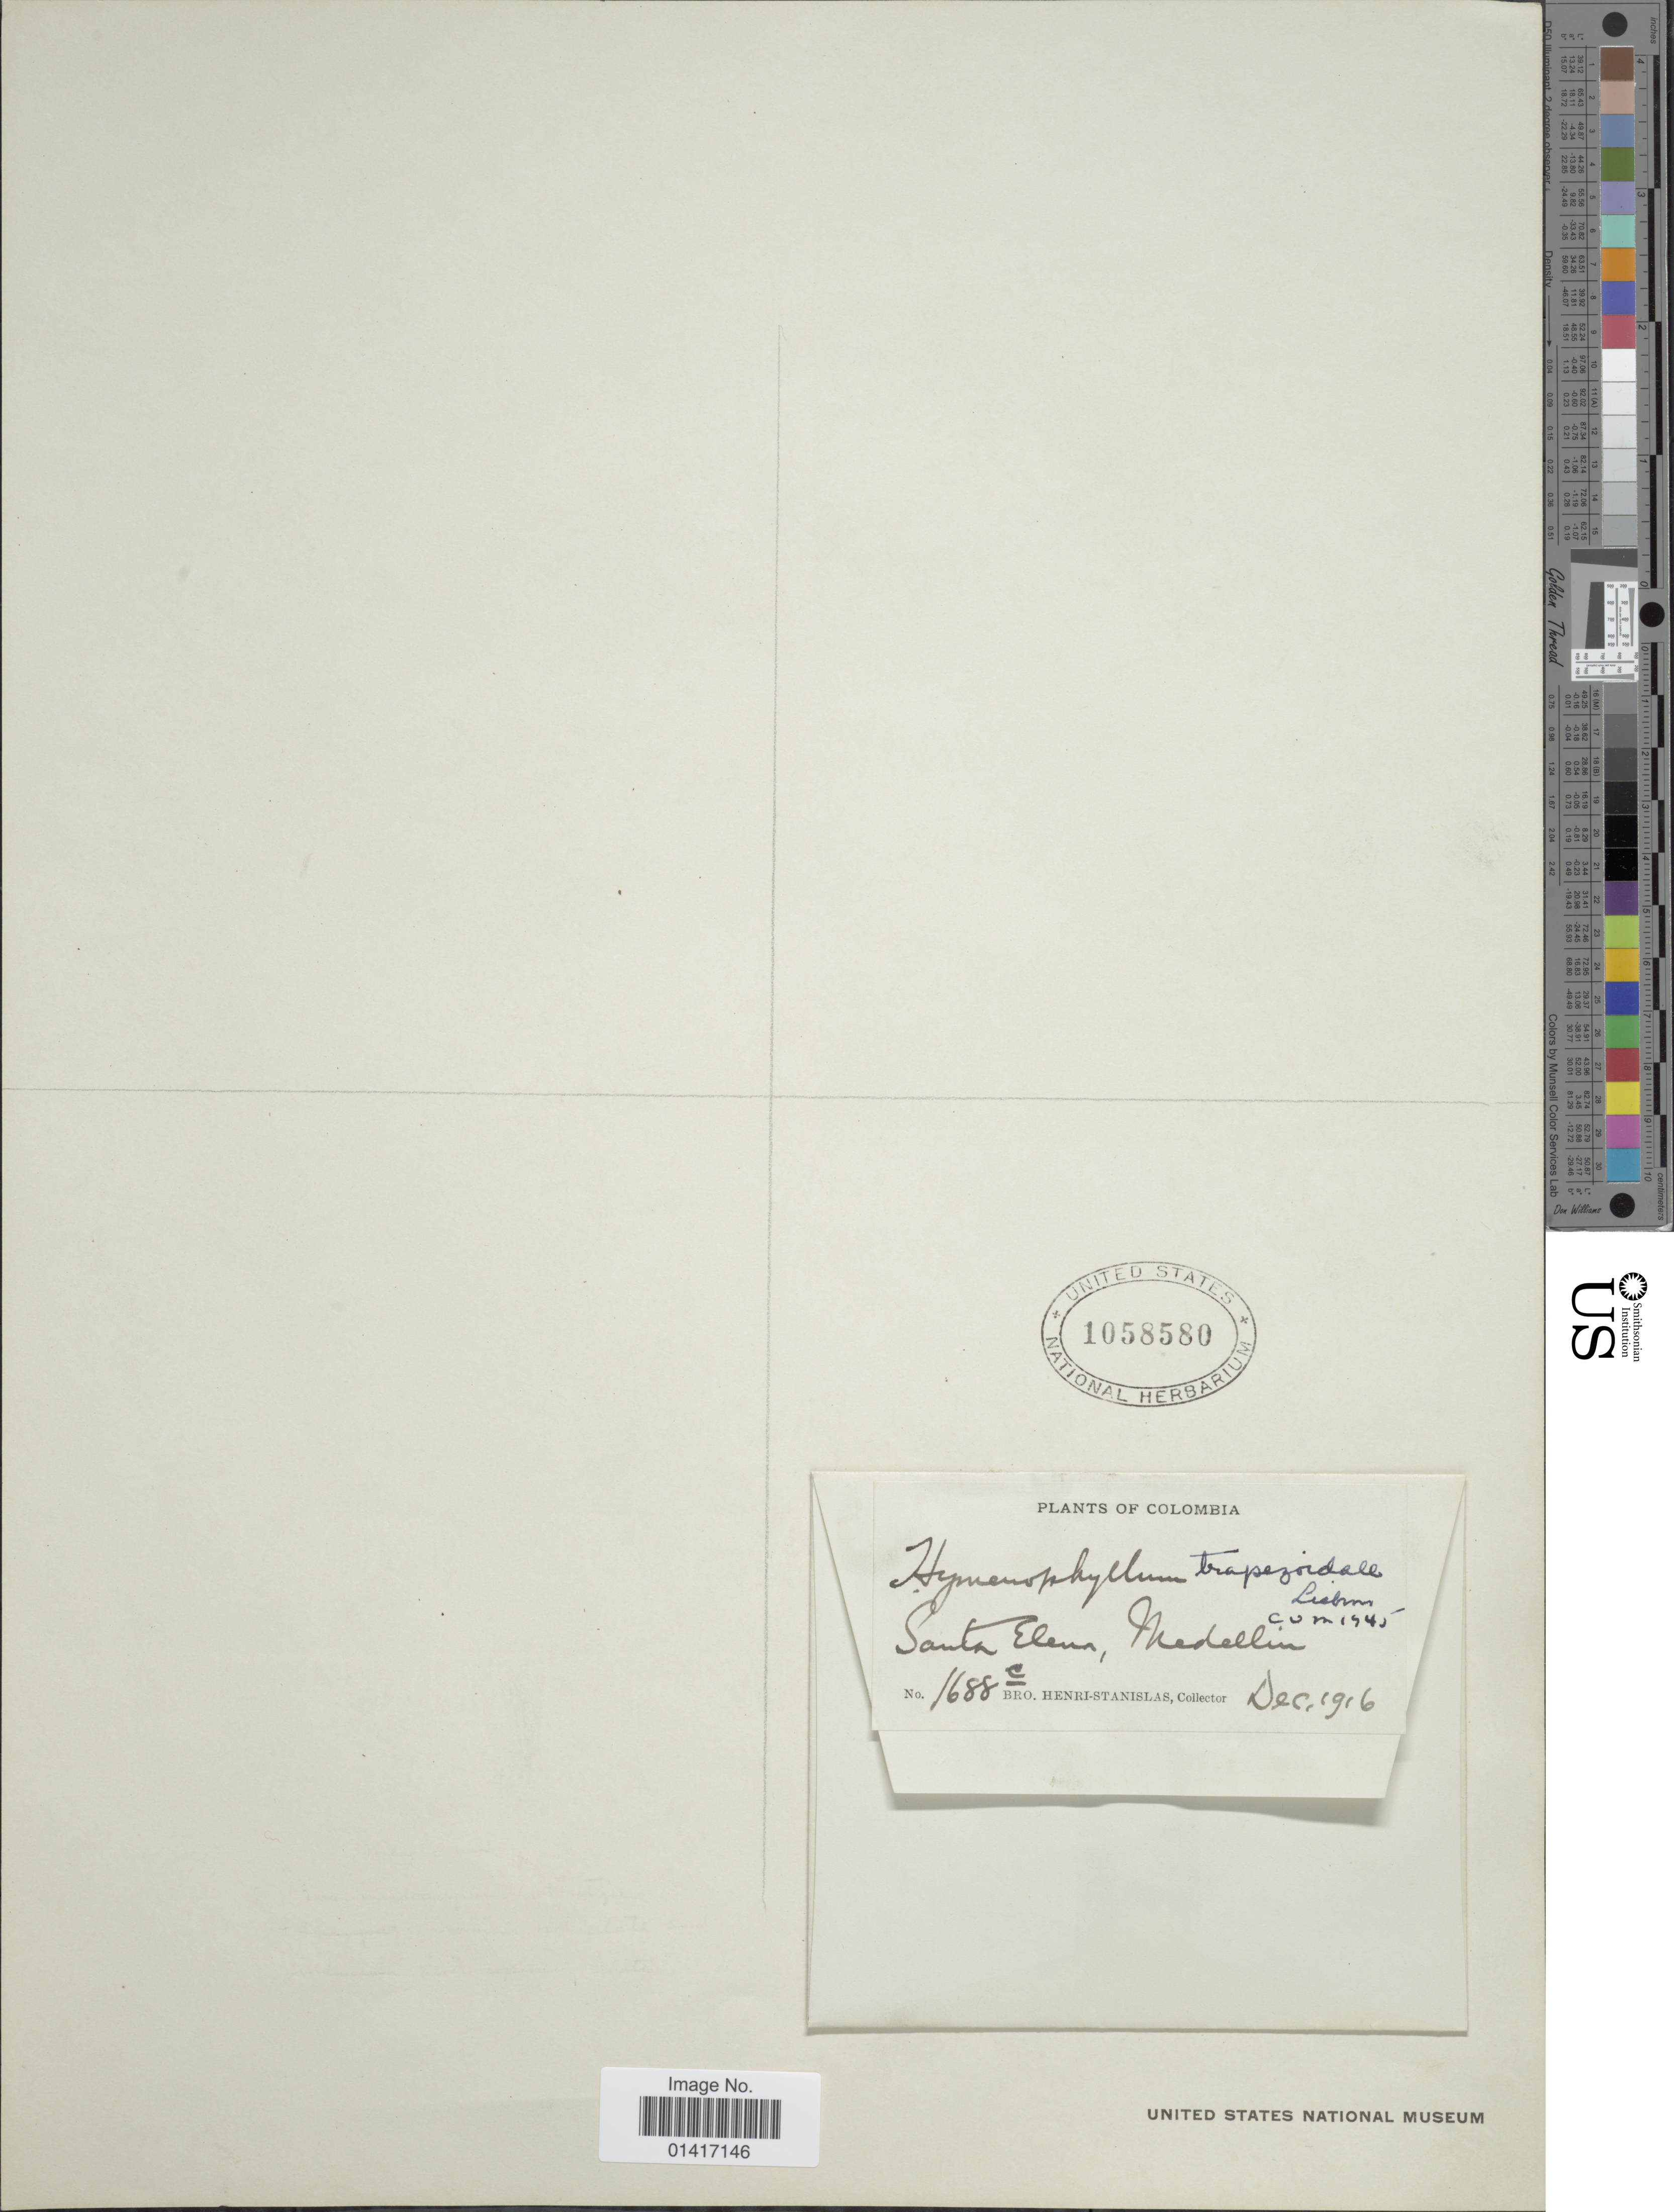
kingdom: Plantae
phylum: Tracheophyta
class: Polypodiopsida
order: Hymenophyllales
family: Hymenophyllaceae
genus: Hymenophyllum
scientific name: Hymenophyllum trapezoidale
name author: Liebm.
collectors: Henri-Stanislas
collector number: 1688c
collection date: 1916-12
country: Ecuador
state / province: Santa Elena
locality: Medellin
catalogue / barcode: US 1058580